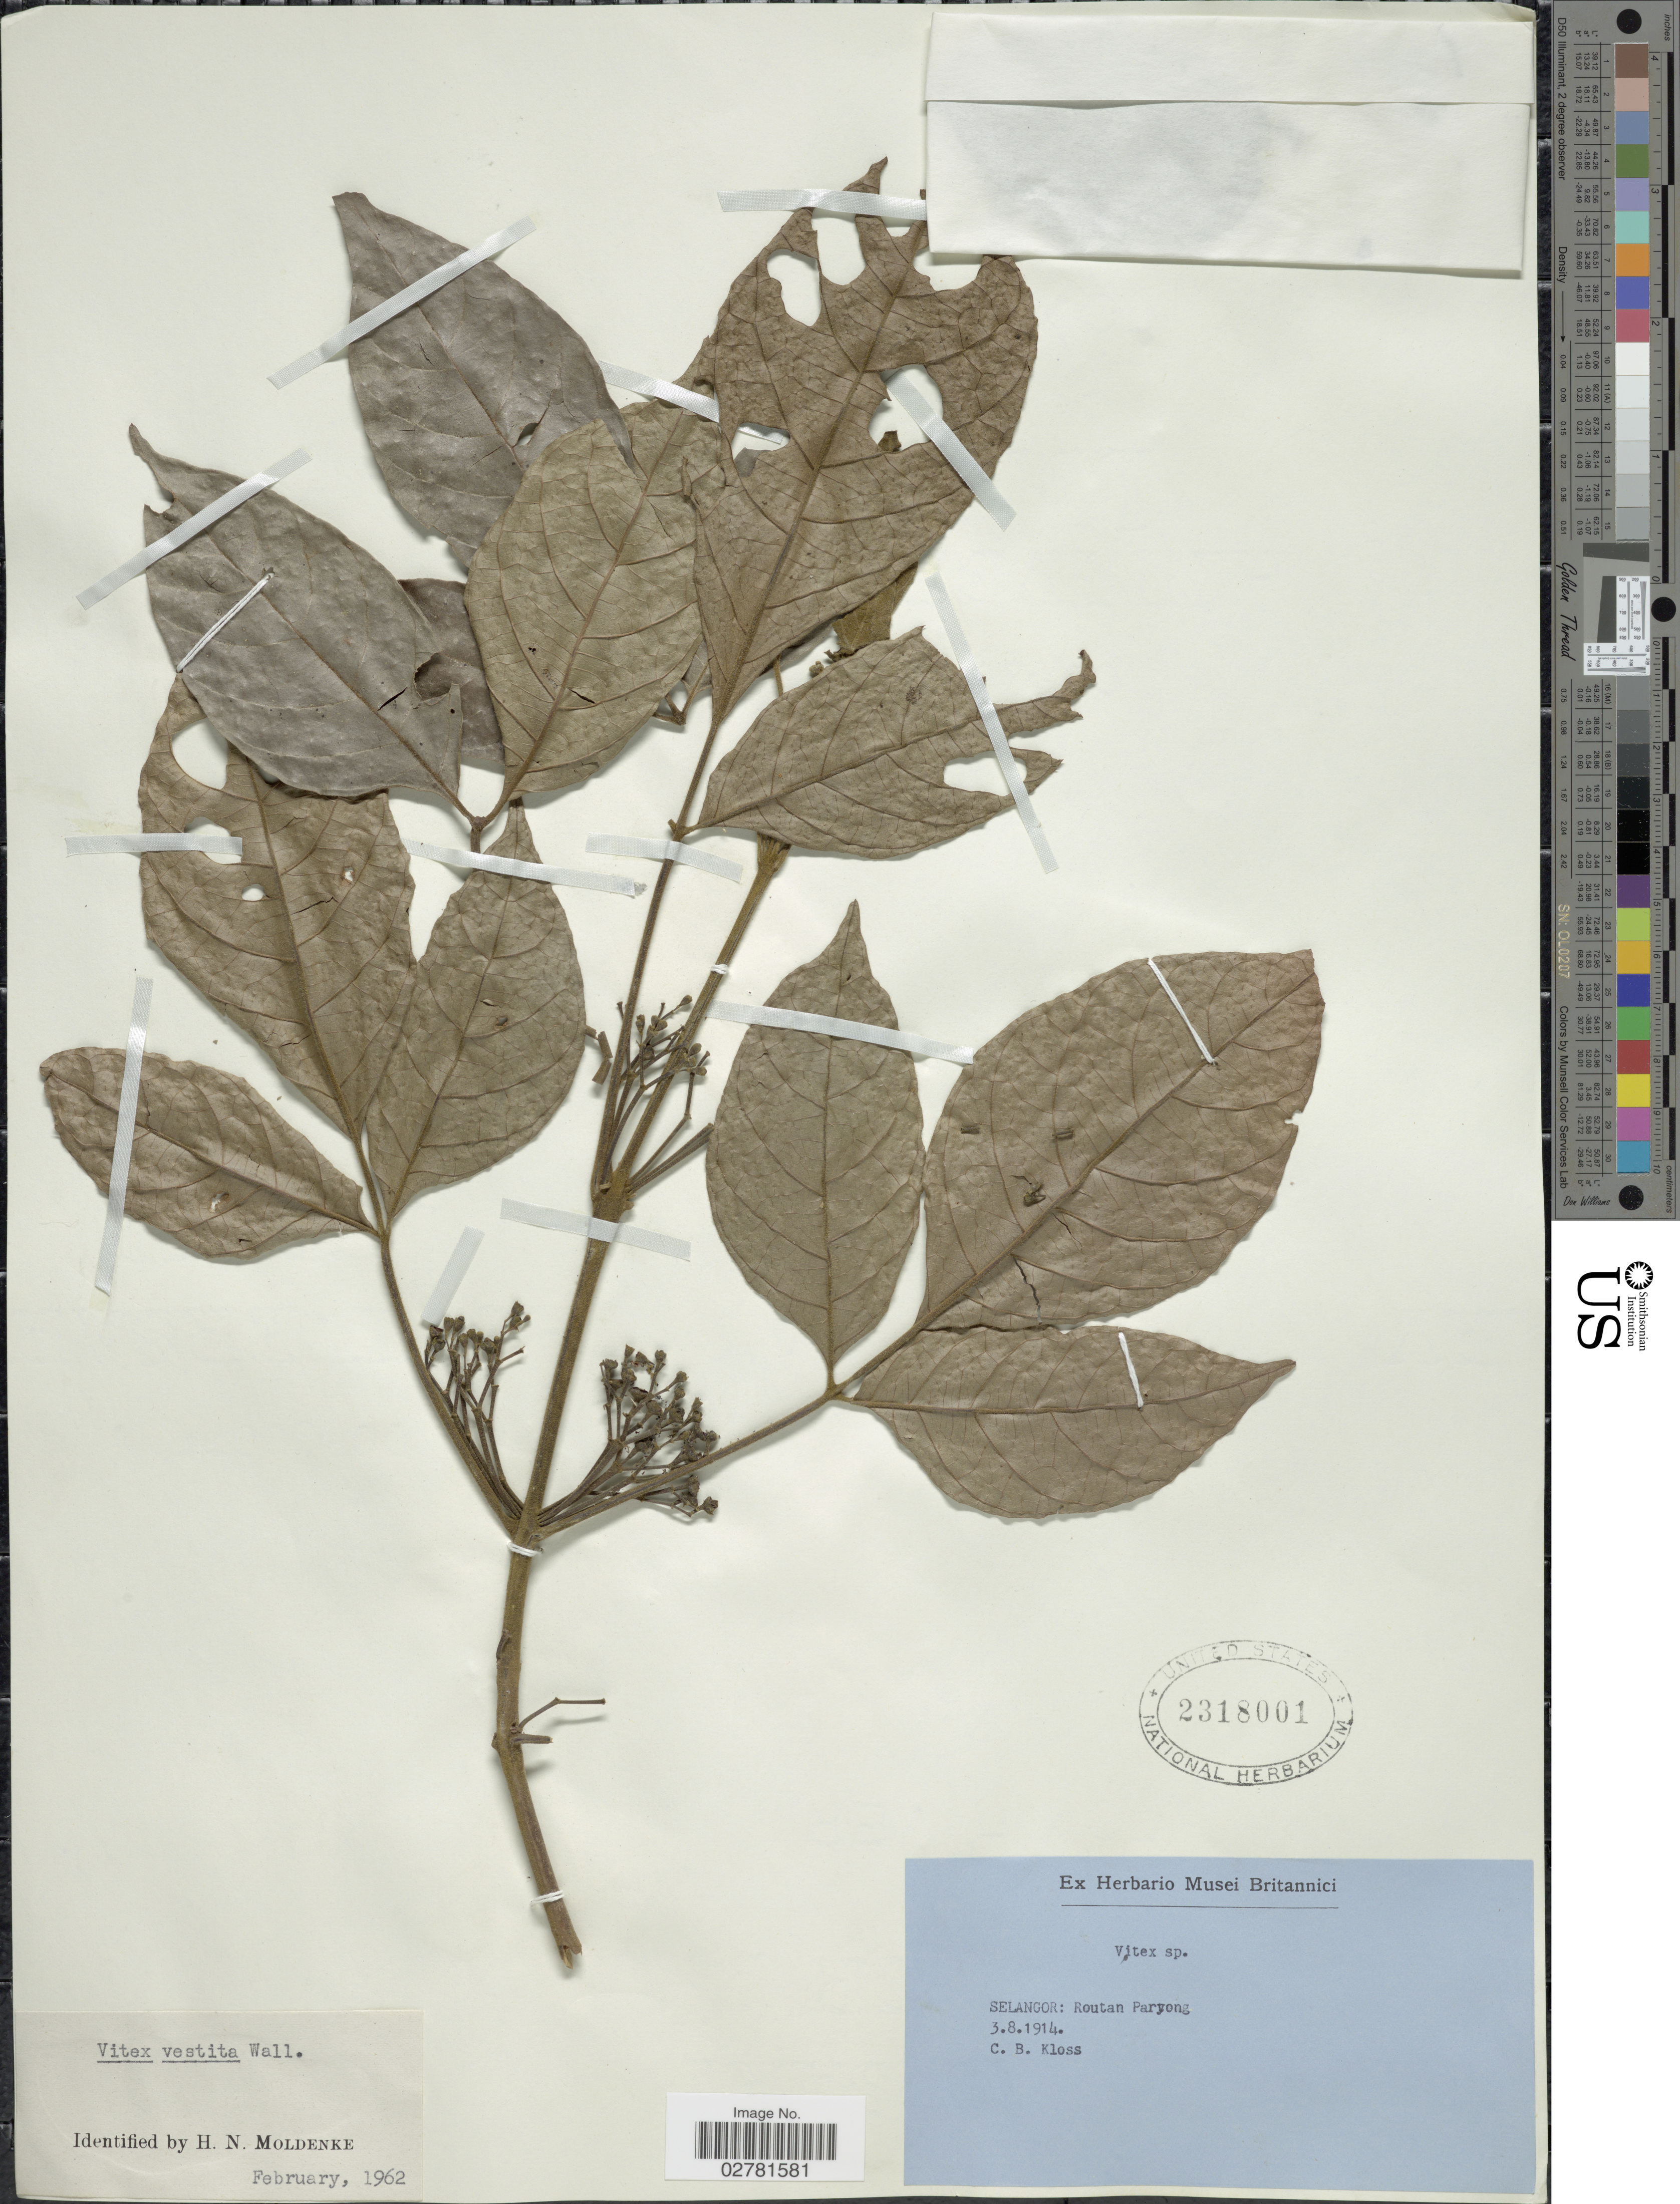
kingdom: Plantae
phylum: Tracheophyta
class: Magnoliopsida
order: Lamiales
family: Lamiaceae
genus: Vitex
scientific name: Vitex vestita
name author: Wall. ex Walp.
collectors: C. Kloss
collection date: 1914-08-03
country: Malaysia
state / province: Selangor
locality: Routan Paryong.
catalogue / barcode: US 2318001